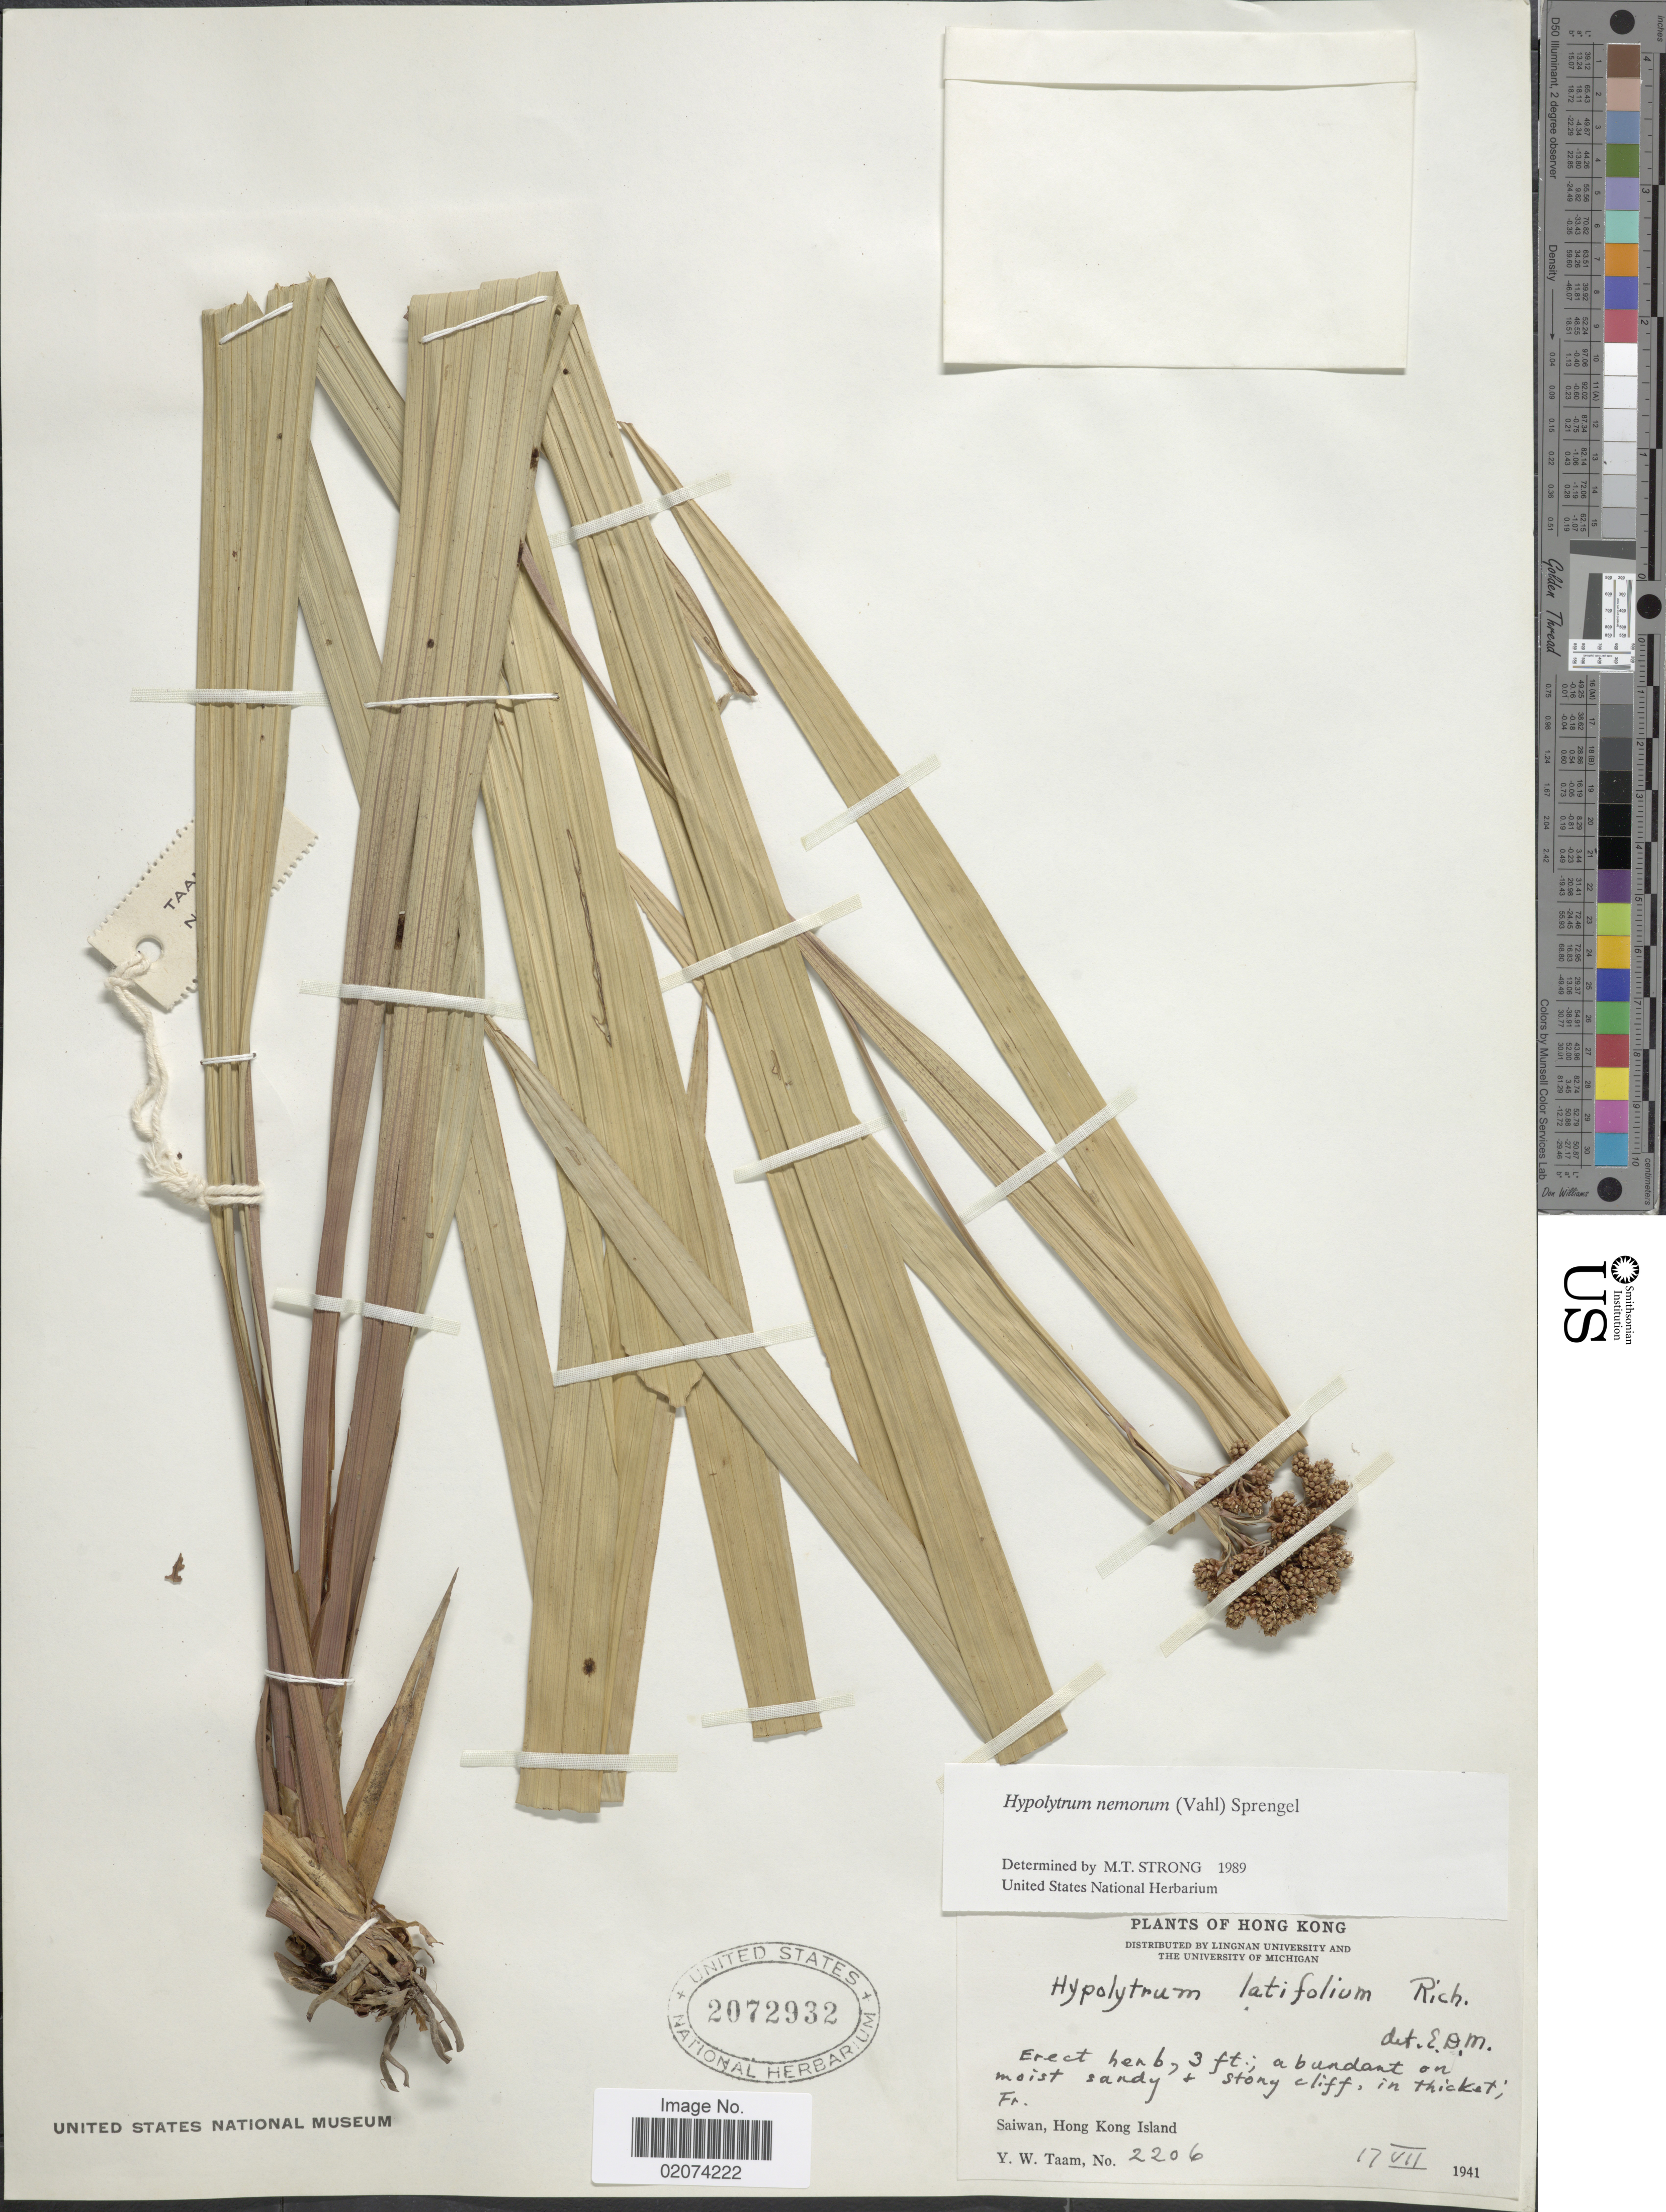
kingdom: Plantae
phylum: Tracheophyta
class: Liliopsida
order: Poales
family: Cyperaceae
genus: Hypolytrum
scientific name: Hypolytrum nemorum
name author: (Vahl) Spreng.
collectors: Y. W. Taam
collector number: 2206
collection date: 1941-07-17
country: China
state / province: Hong Kong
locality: Saiwan, Hong Kong Island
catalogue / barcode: US 2072932